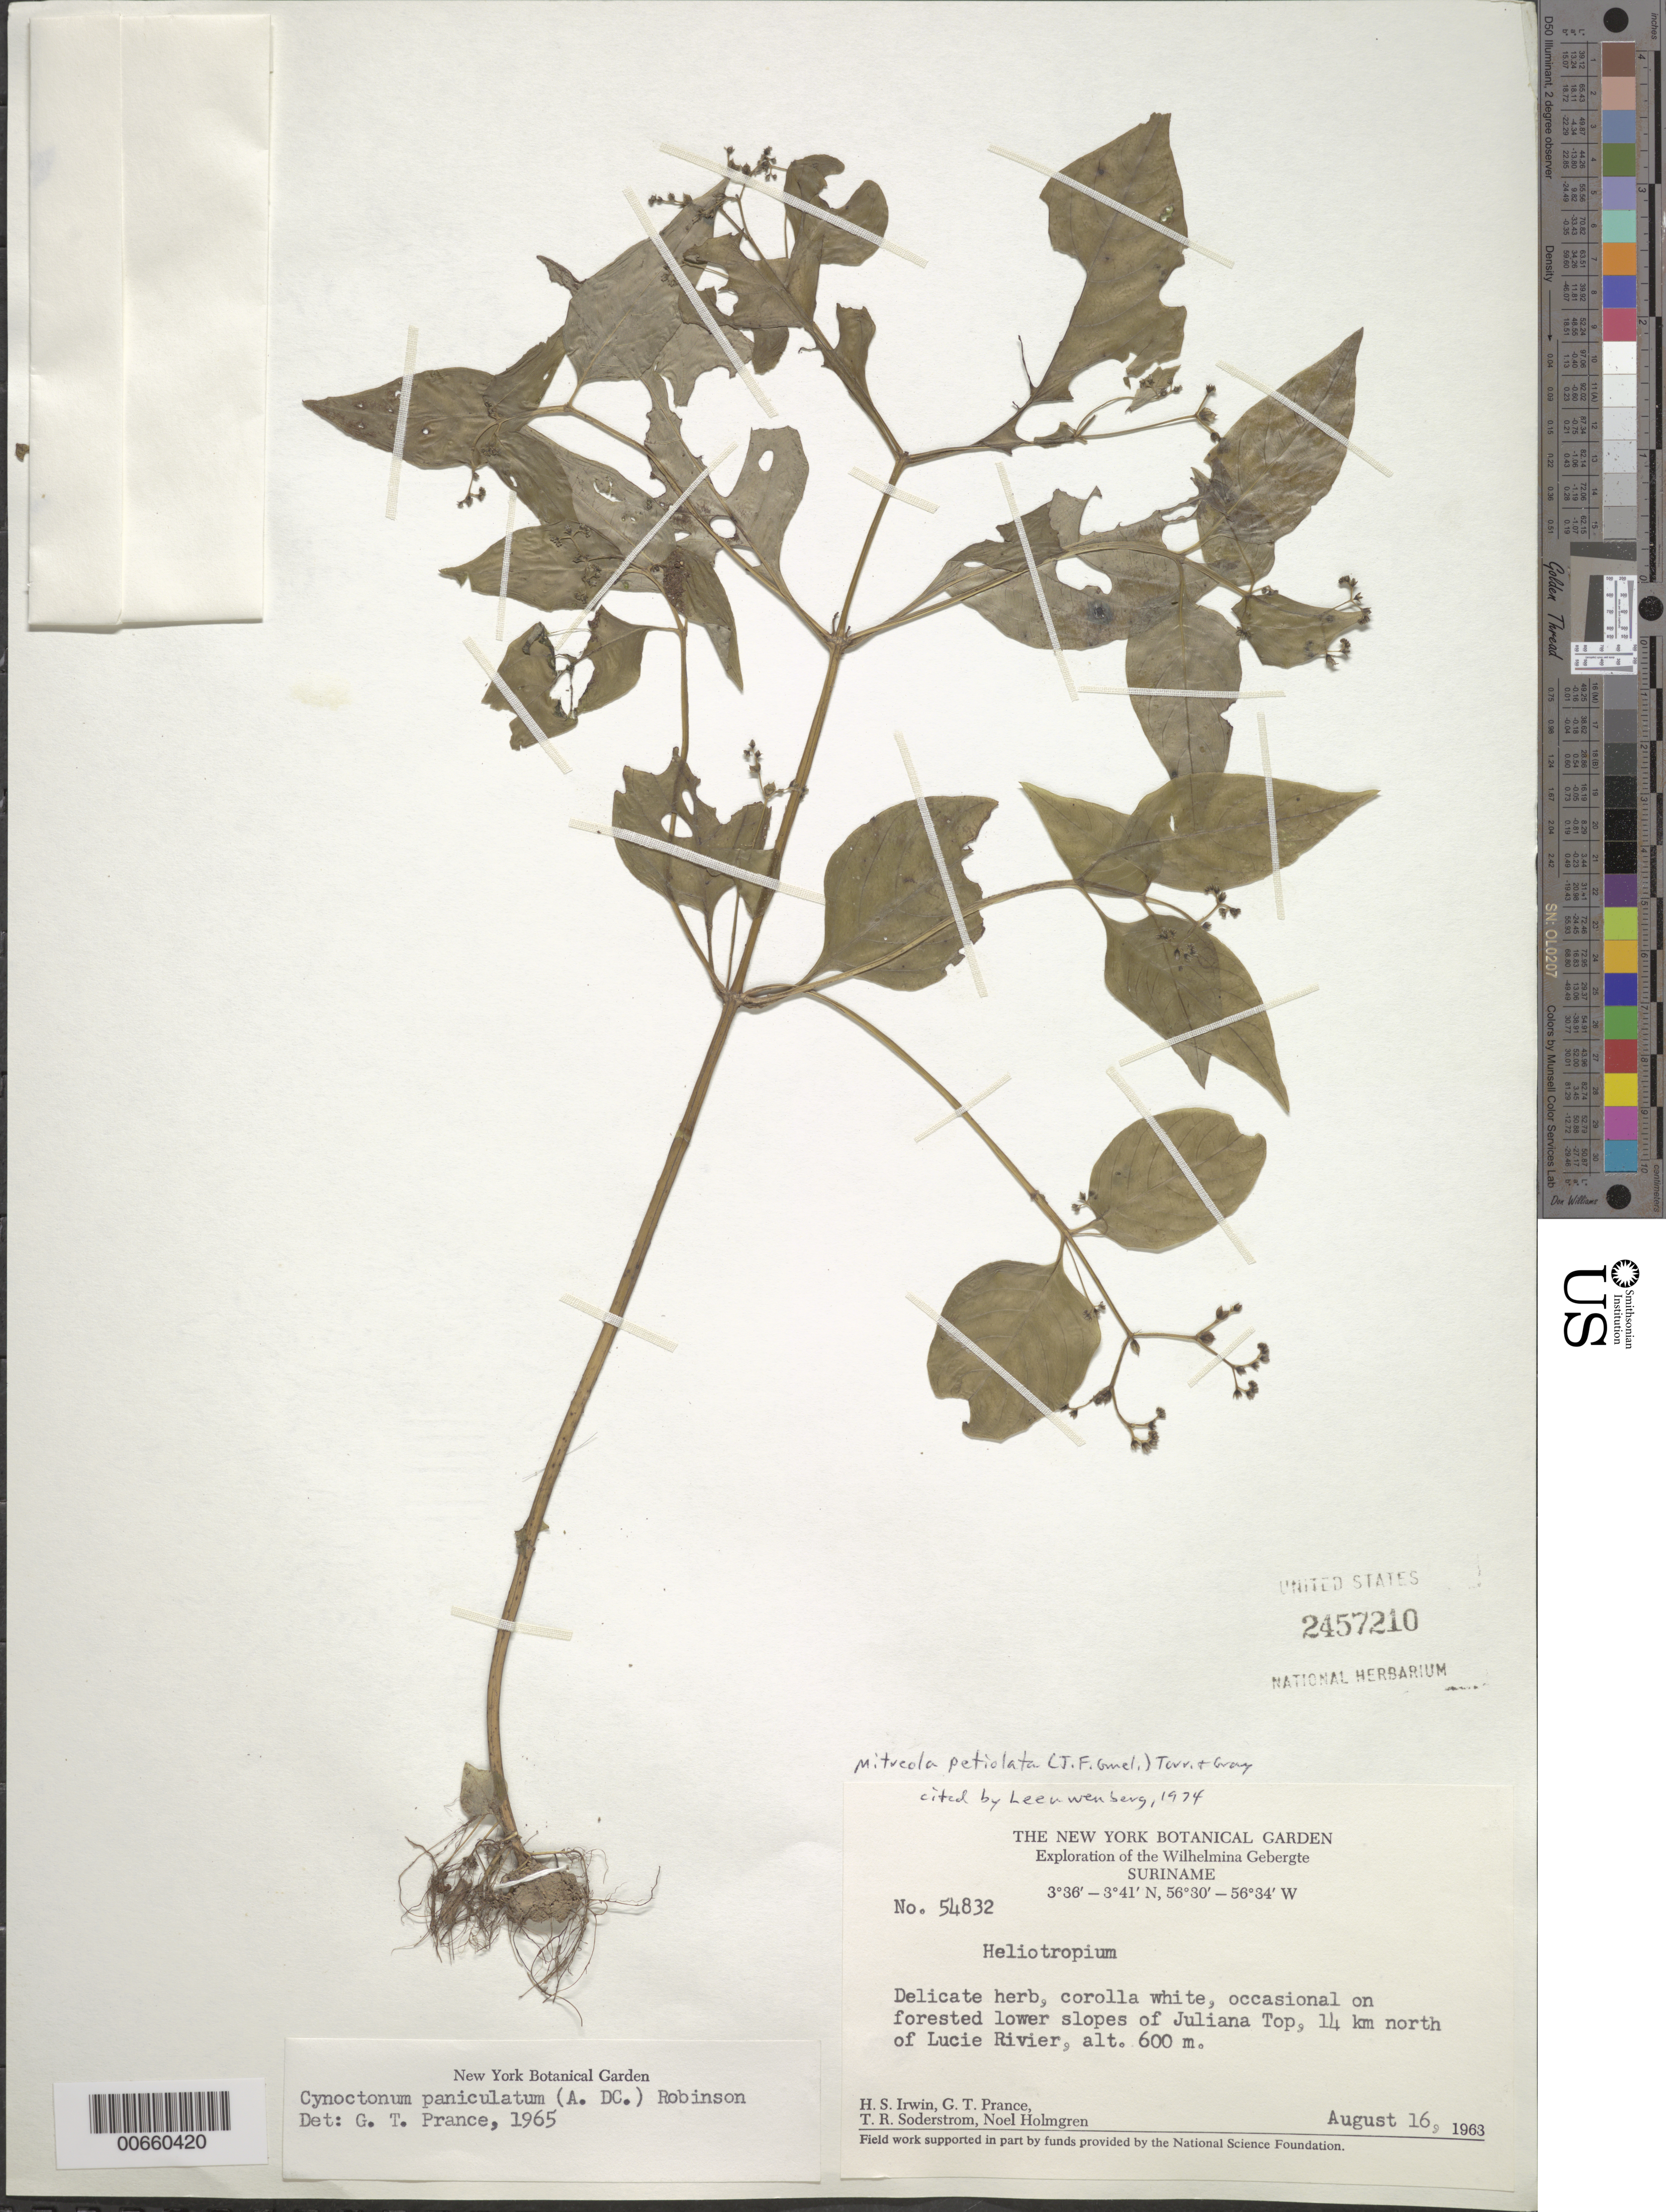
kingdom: Plantae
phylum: Tracheophyta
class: Magnoliopsida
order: Gentianales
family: Loganiaceae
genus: Mitreola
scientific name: Mitreola petiolata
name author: (J.F. Gmel.) Torr. & A. Gray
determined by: Prance, G. T.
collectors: H. Irwin, G. T. Prance, T. R. Soderstrom & N. H. Holmgren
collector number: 54832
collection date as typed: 16-Aug-63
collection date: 1963-08-16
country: Suriname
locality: Juliana Top, 14 km N of Lucie R., Wilhelmina Gebergte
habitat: Forested lower slopes of Juliana Top, in shade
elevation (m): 600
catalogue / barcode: US 2457210